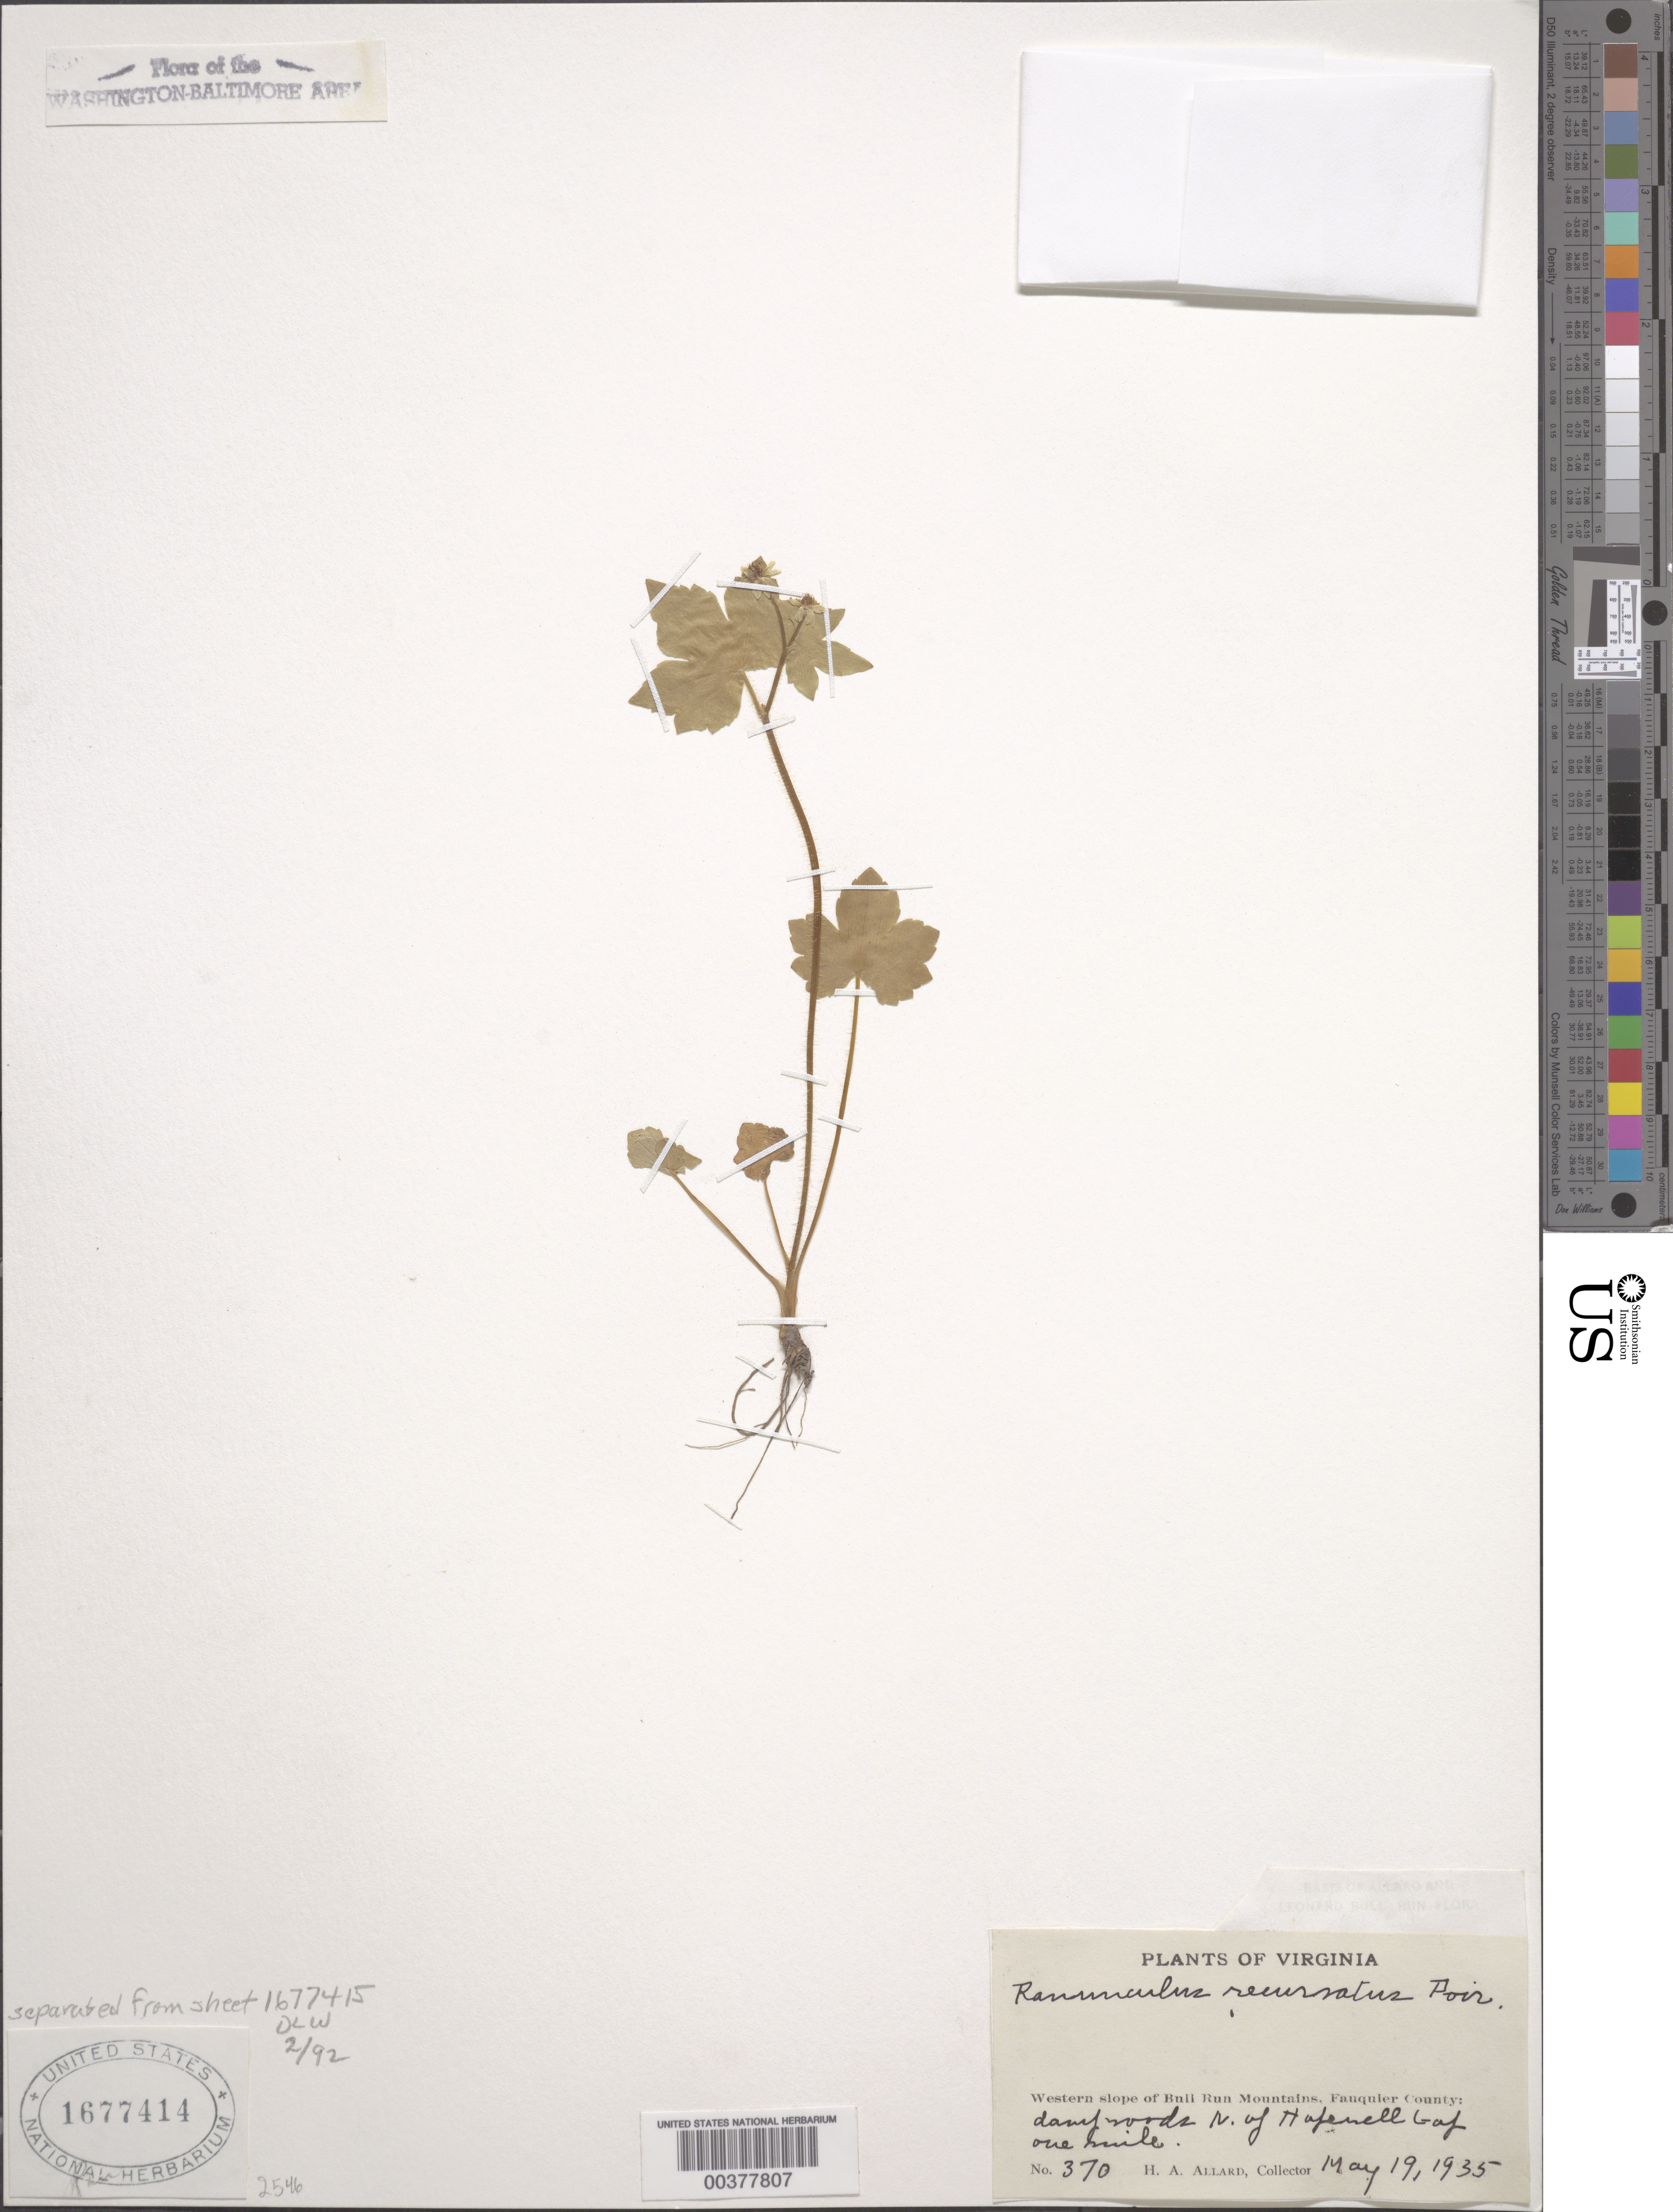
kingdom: Plantae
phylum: Tracheophyta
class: Magnoliopsida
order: Ranunculales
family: Ranunculaceae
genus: Ranunculus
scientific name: Ranunculus recurvatus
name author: Poir.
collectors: H. A. Allard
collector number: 370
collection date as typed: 19 May 1935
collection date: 1935-05-19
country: United States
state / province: Virginia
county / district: Fauquier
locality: North of Hopewell Gap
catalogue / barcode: US 1677414